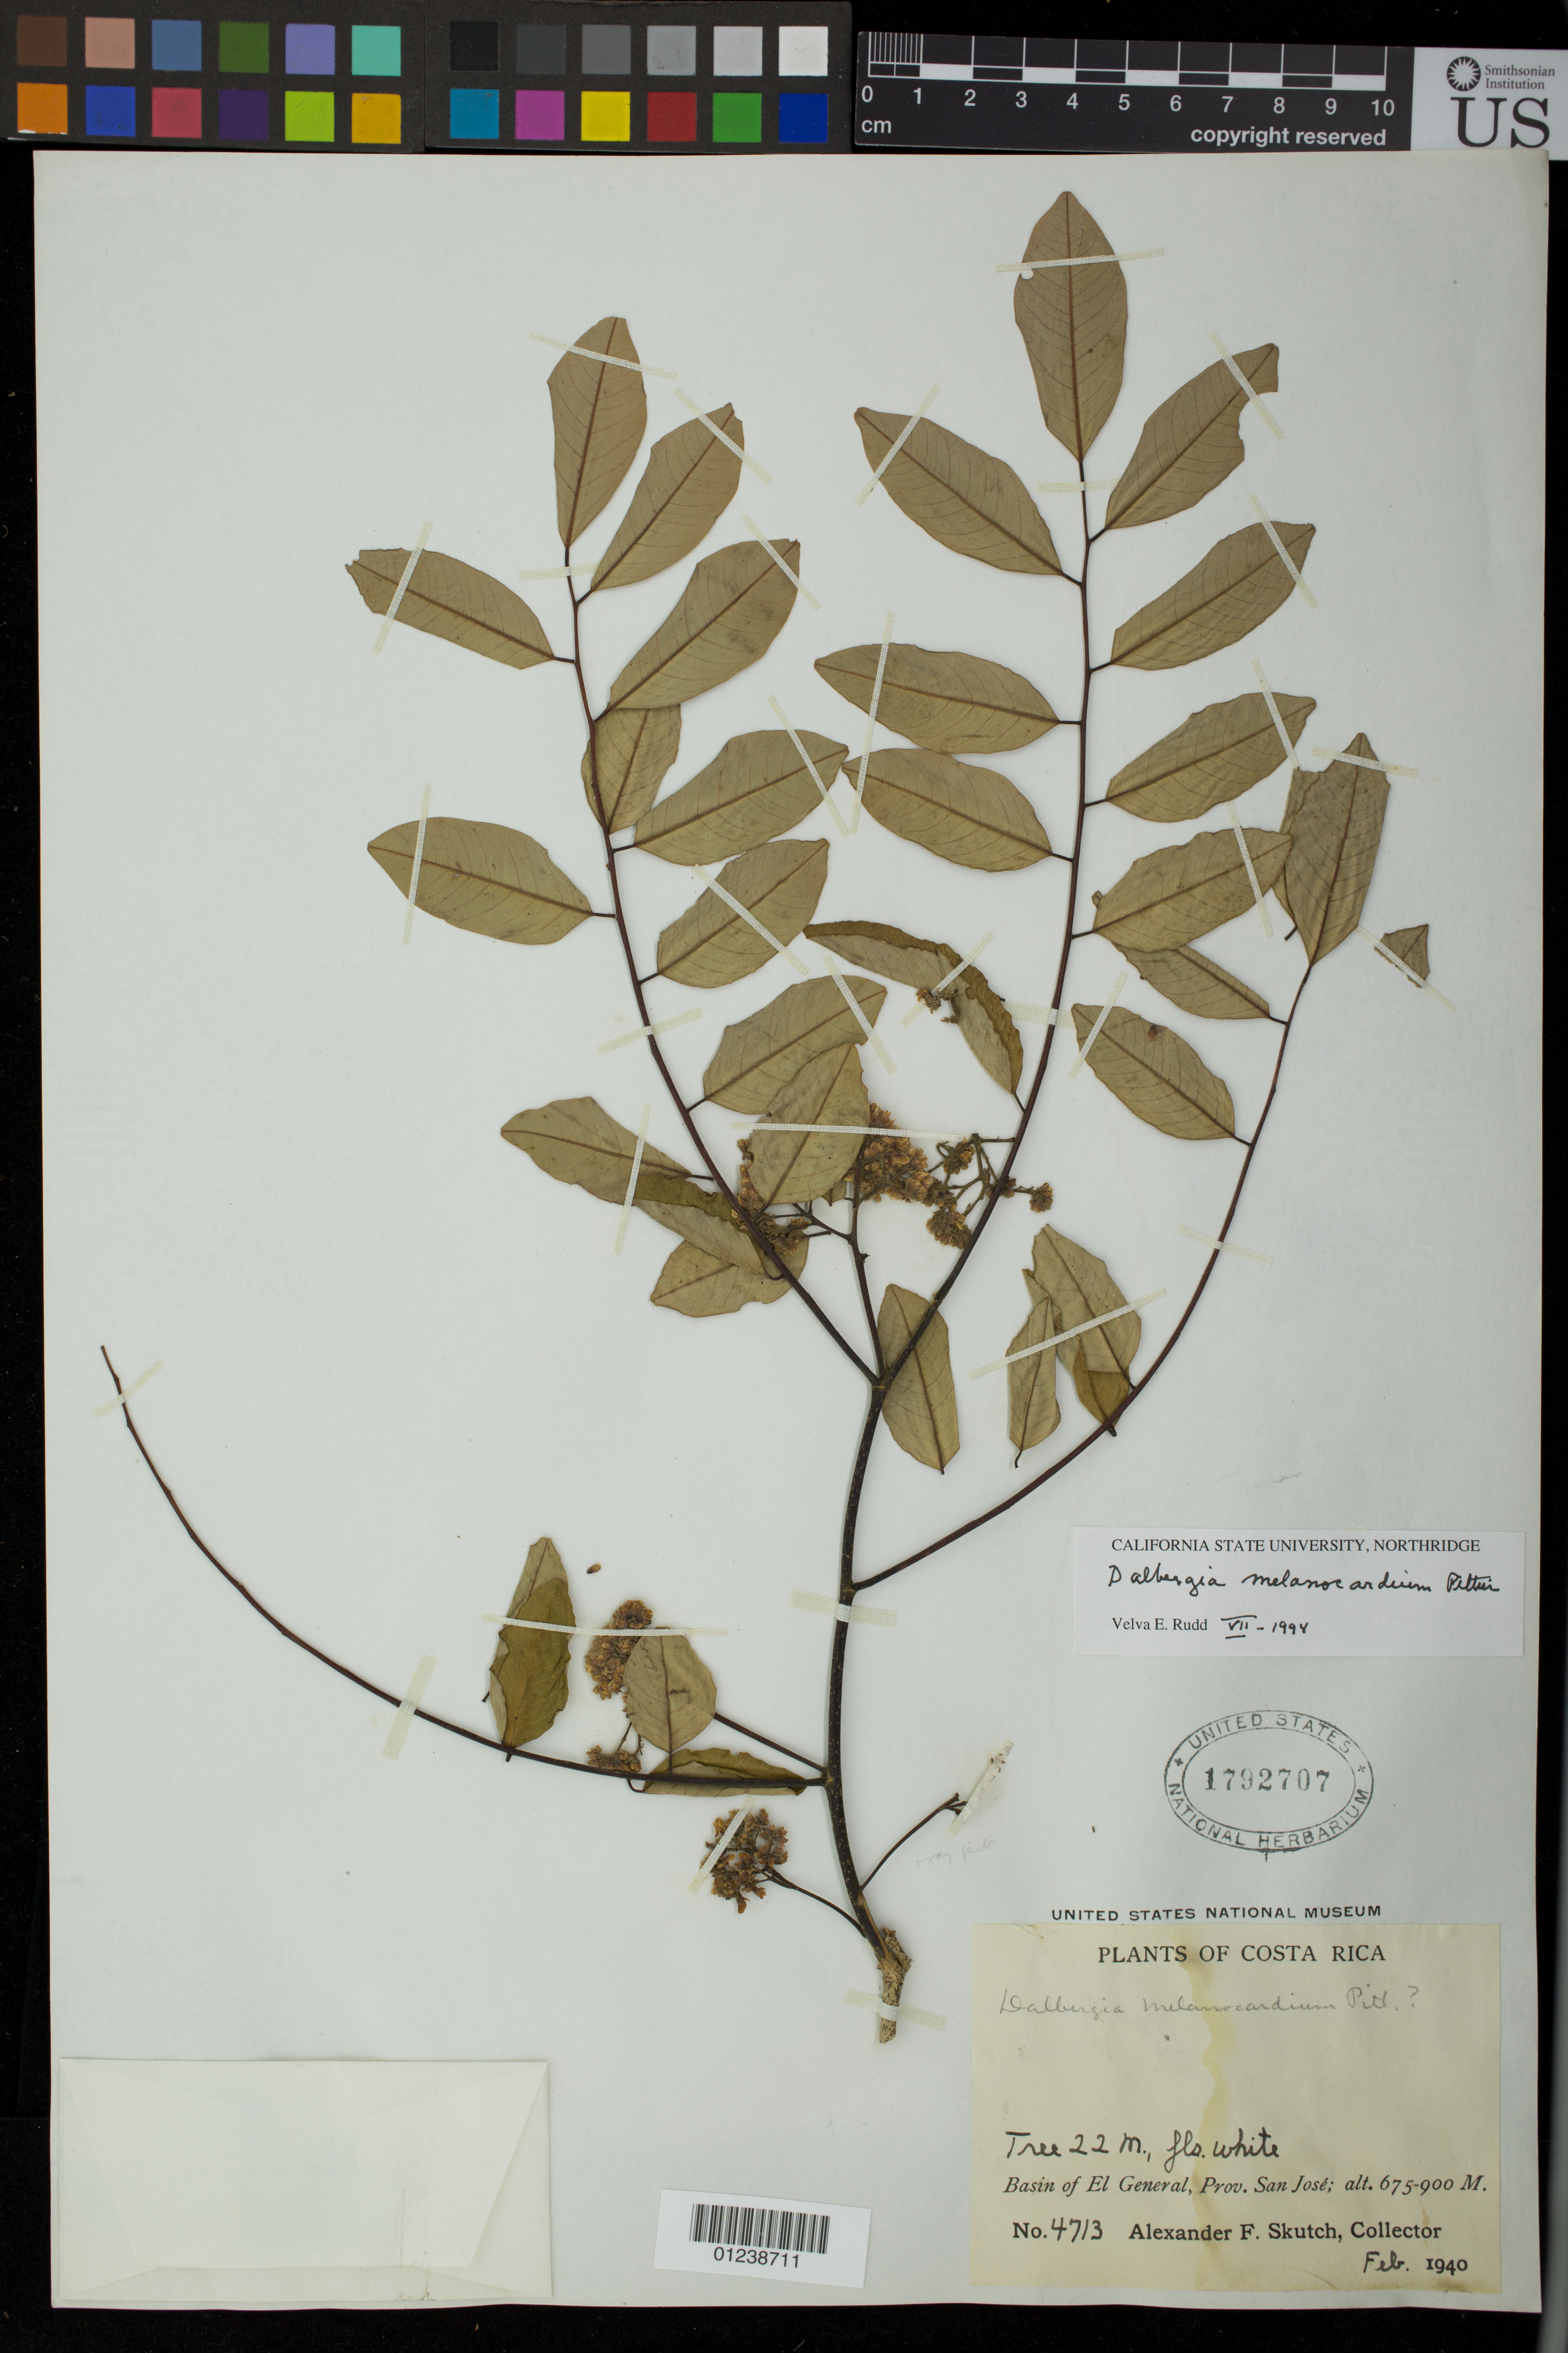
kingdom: Plantae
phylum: Tracheophyta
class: Magnoliopsida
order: Fabales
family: Fabaceae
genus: Dalbergia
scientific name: Dalbergia melanocardium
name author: Pittier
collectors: A. F. Skutch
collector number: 4713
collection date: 1940-02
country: Costa Rica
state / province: San Jose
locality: Basin of El General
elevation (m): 675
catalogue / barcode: US 1792707